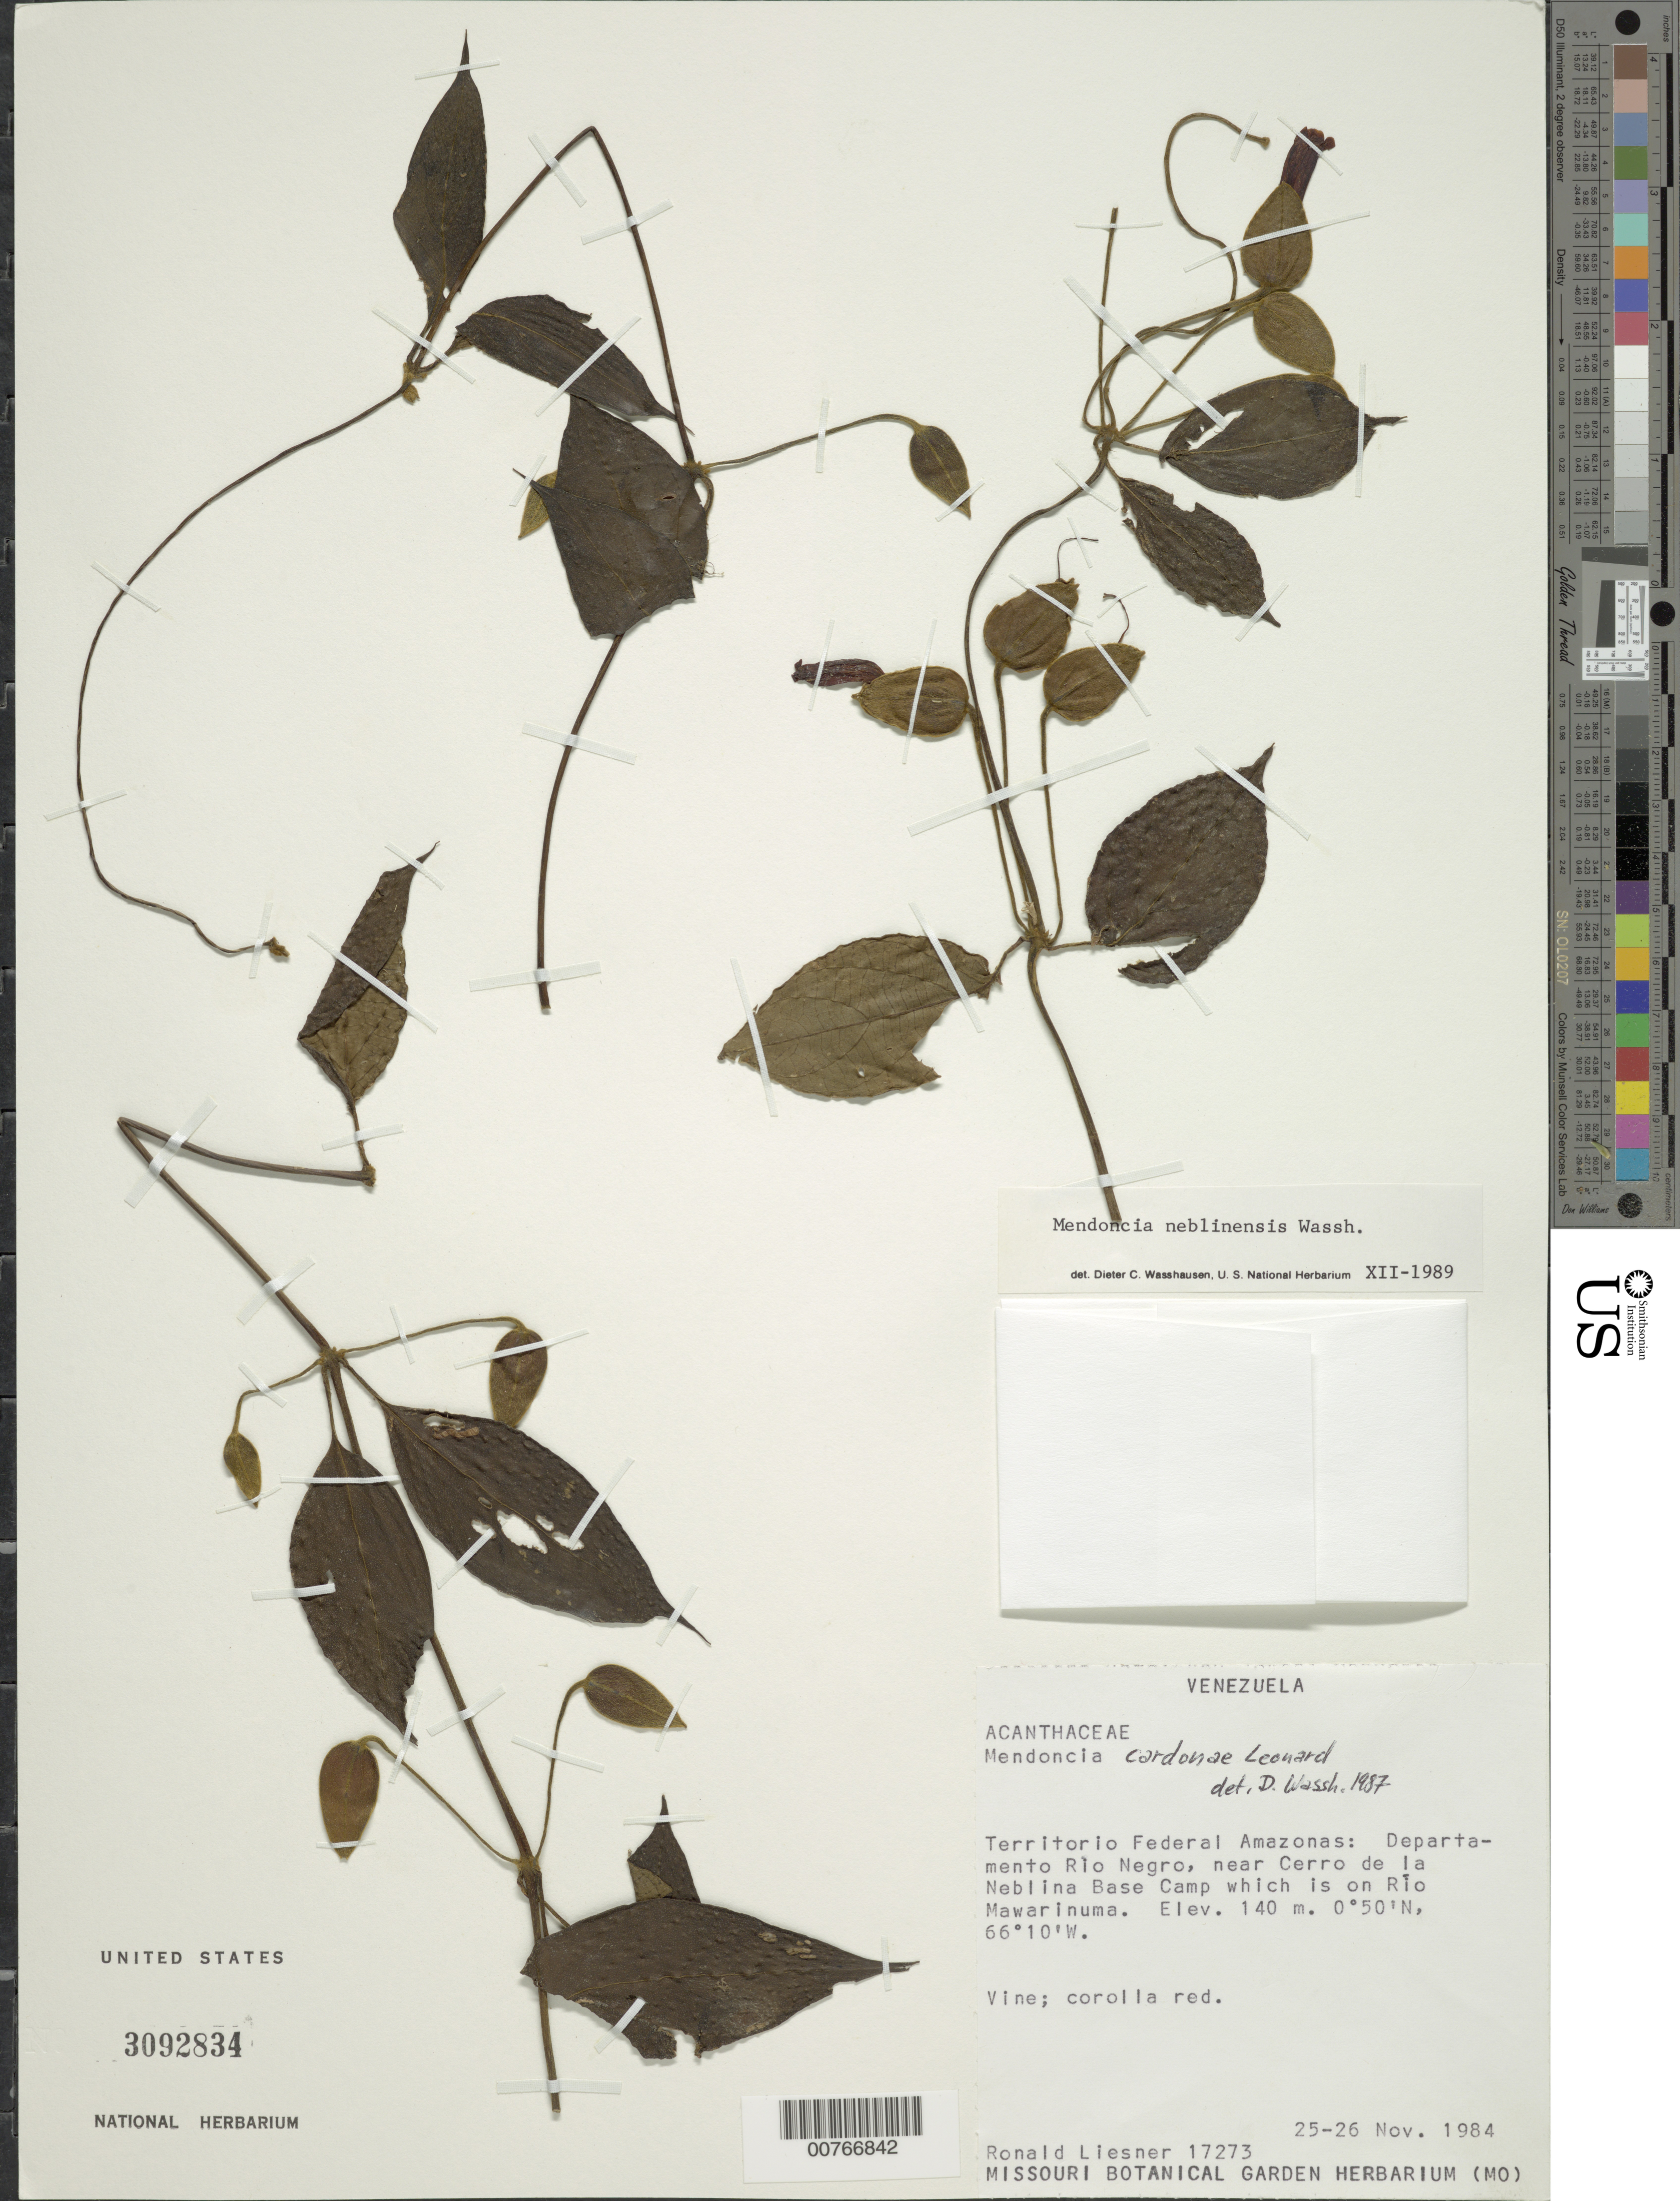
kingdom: Plantae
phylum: Tracheophyta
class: Magnoliopsida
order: Lamiales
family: Acanthaceae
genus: Mendoncia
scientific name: Mendoncia neblinensis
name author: Wassh.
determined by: Wasshausen, Dieter C., (BOT), Smithsonian Institution - National Museum of Natural History (UNITED STATES)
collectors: R. L. Liesner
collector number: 17273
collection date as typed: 25-Nov-84 to 26-Nov-84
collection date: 1984-11-25/1984-11-26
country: Venezuela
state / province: Amazonas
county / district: Río Negro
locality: Cerro de La Neblina Base Camp, close to, on Río Mawarinuma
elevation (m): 140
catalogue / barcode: US 3092834